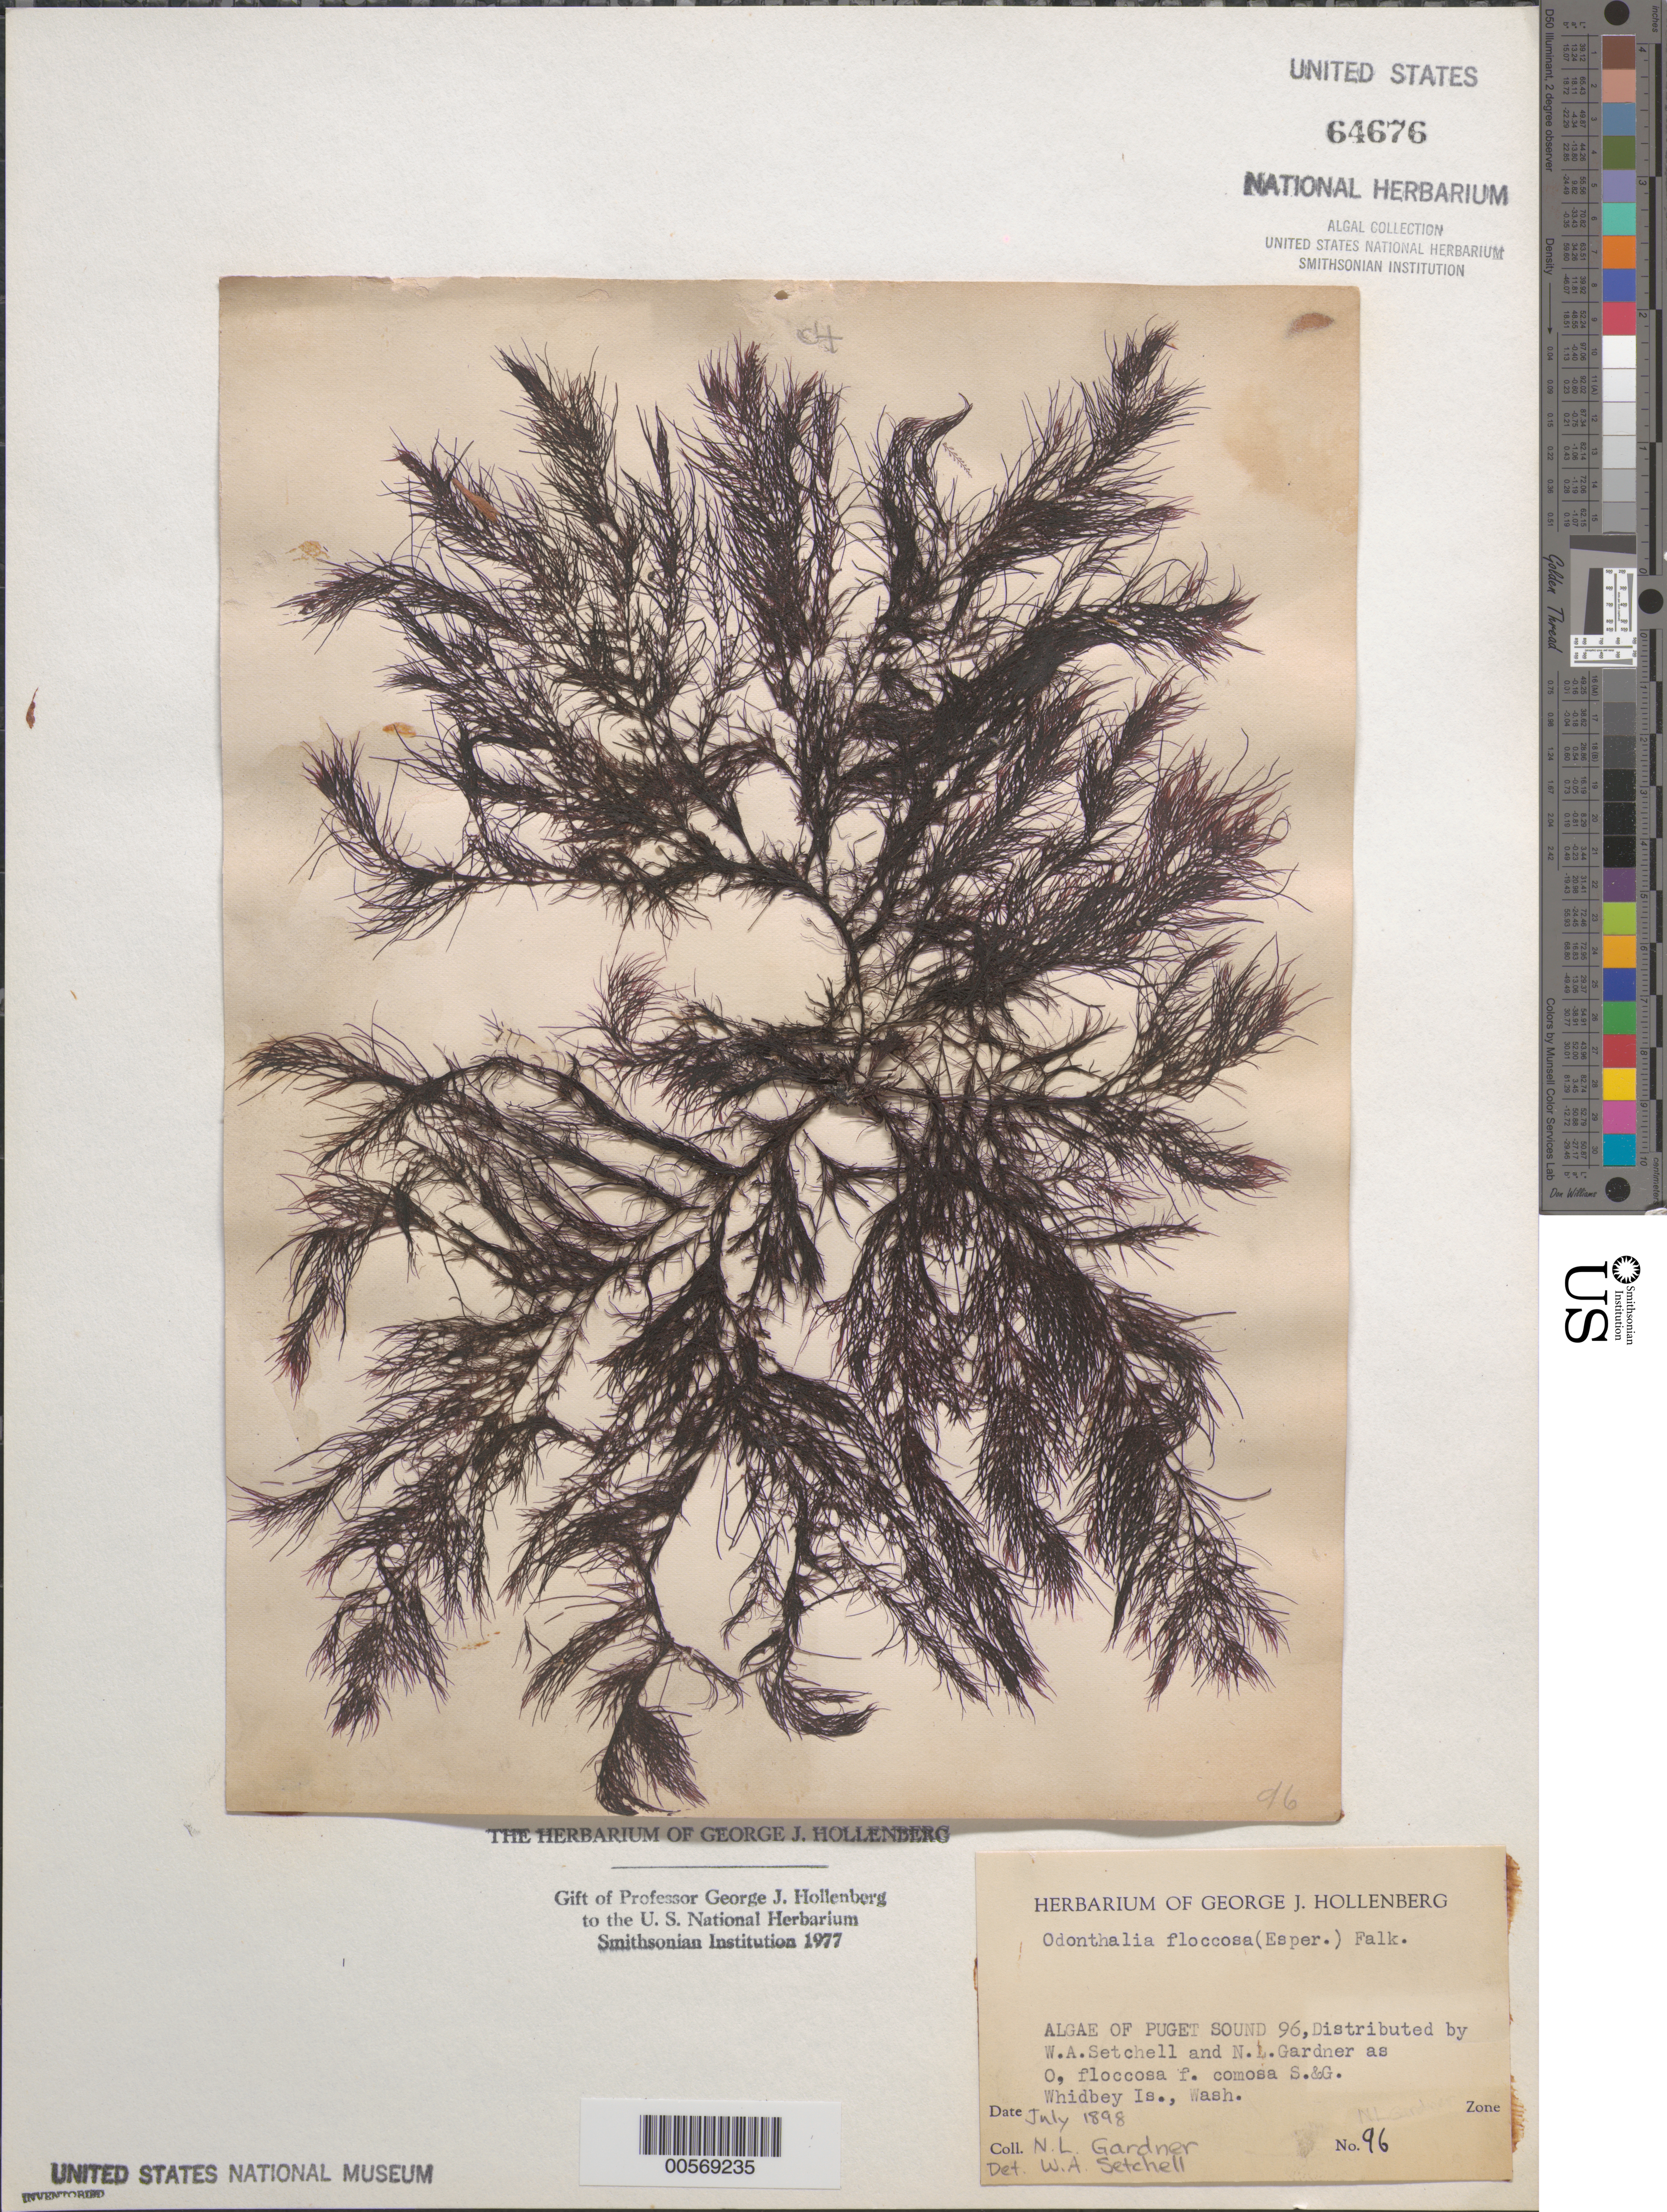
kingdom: Plantae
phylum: Rhodophyta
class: Florideophyceae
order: Ceramiales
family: Rhodomelaceae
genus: Odonthalia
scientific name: Odonthalia floccosa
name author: (Esper) Falkenb.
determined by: Setchell, William A.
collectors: N. Gardner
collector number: NLG 96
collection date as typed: Jul 1898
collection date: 1898-07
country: United States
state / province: Washington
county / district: Island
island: Whidbey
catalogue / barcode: US 64676